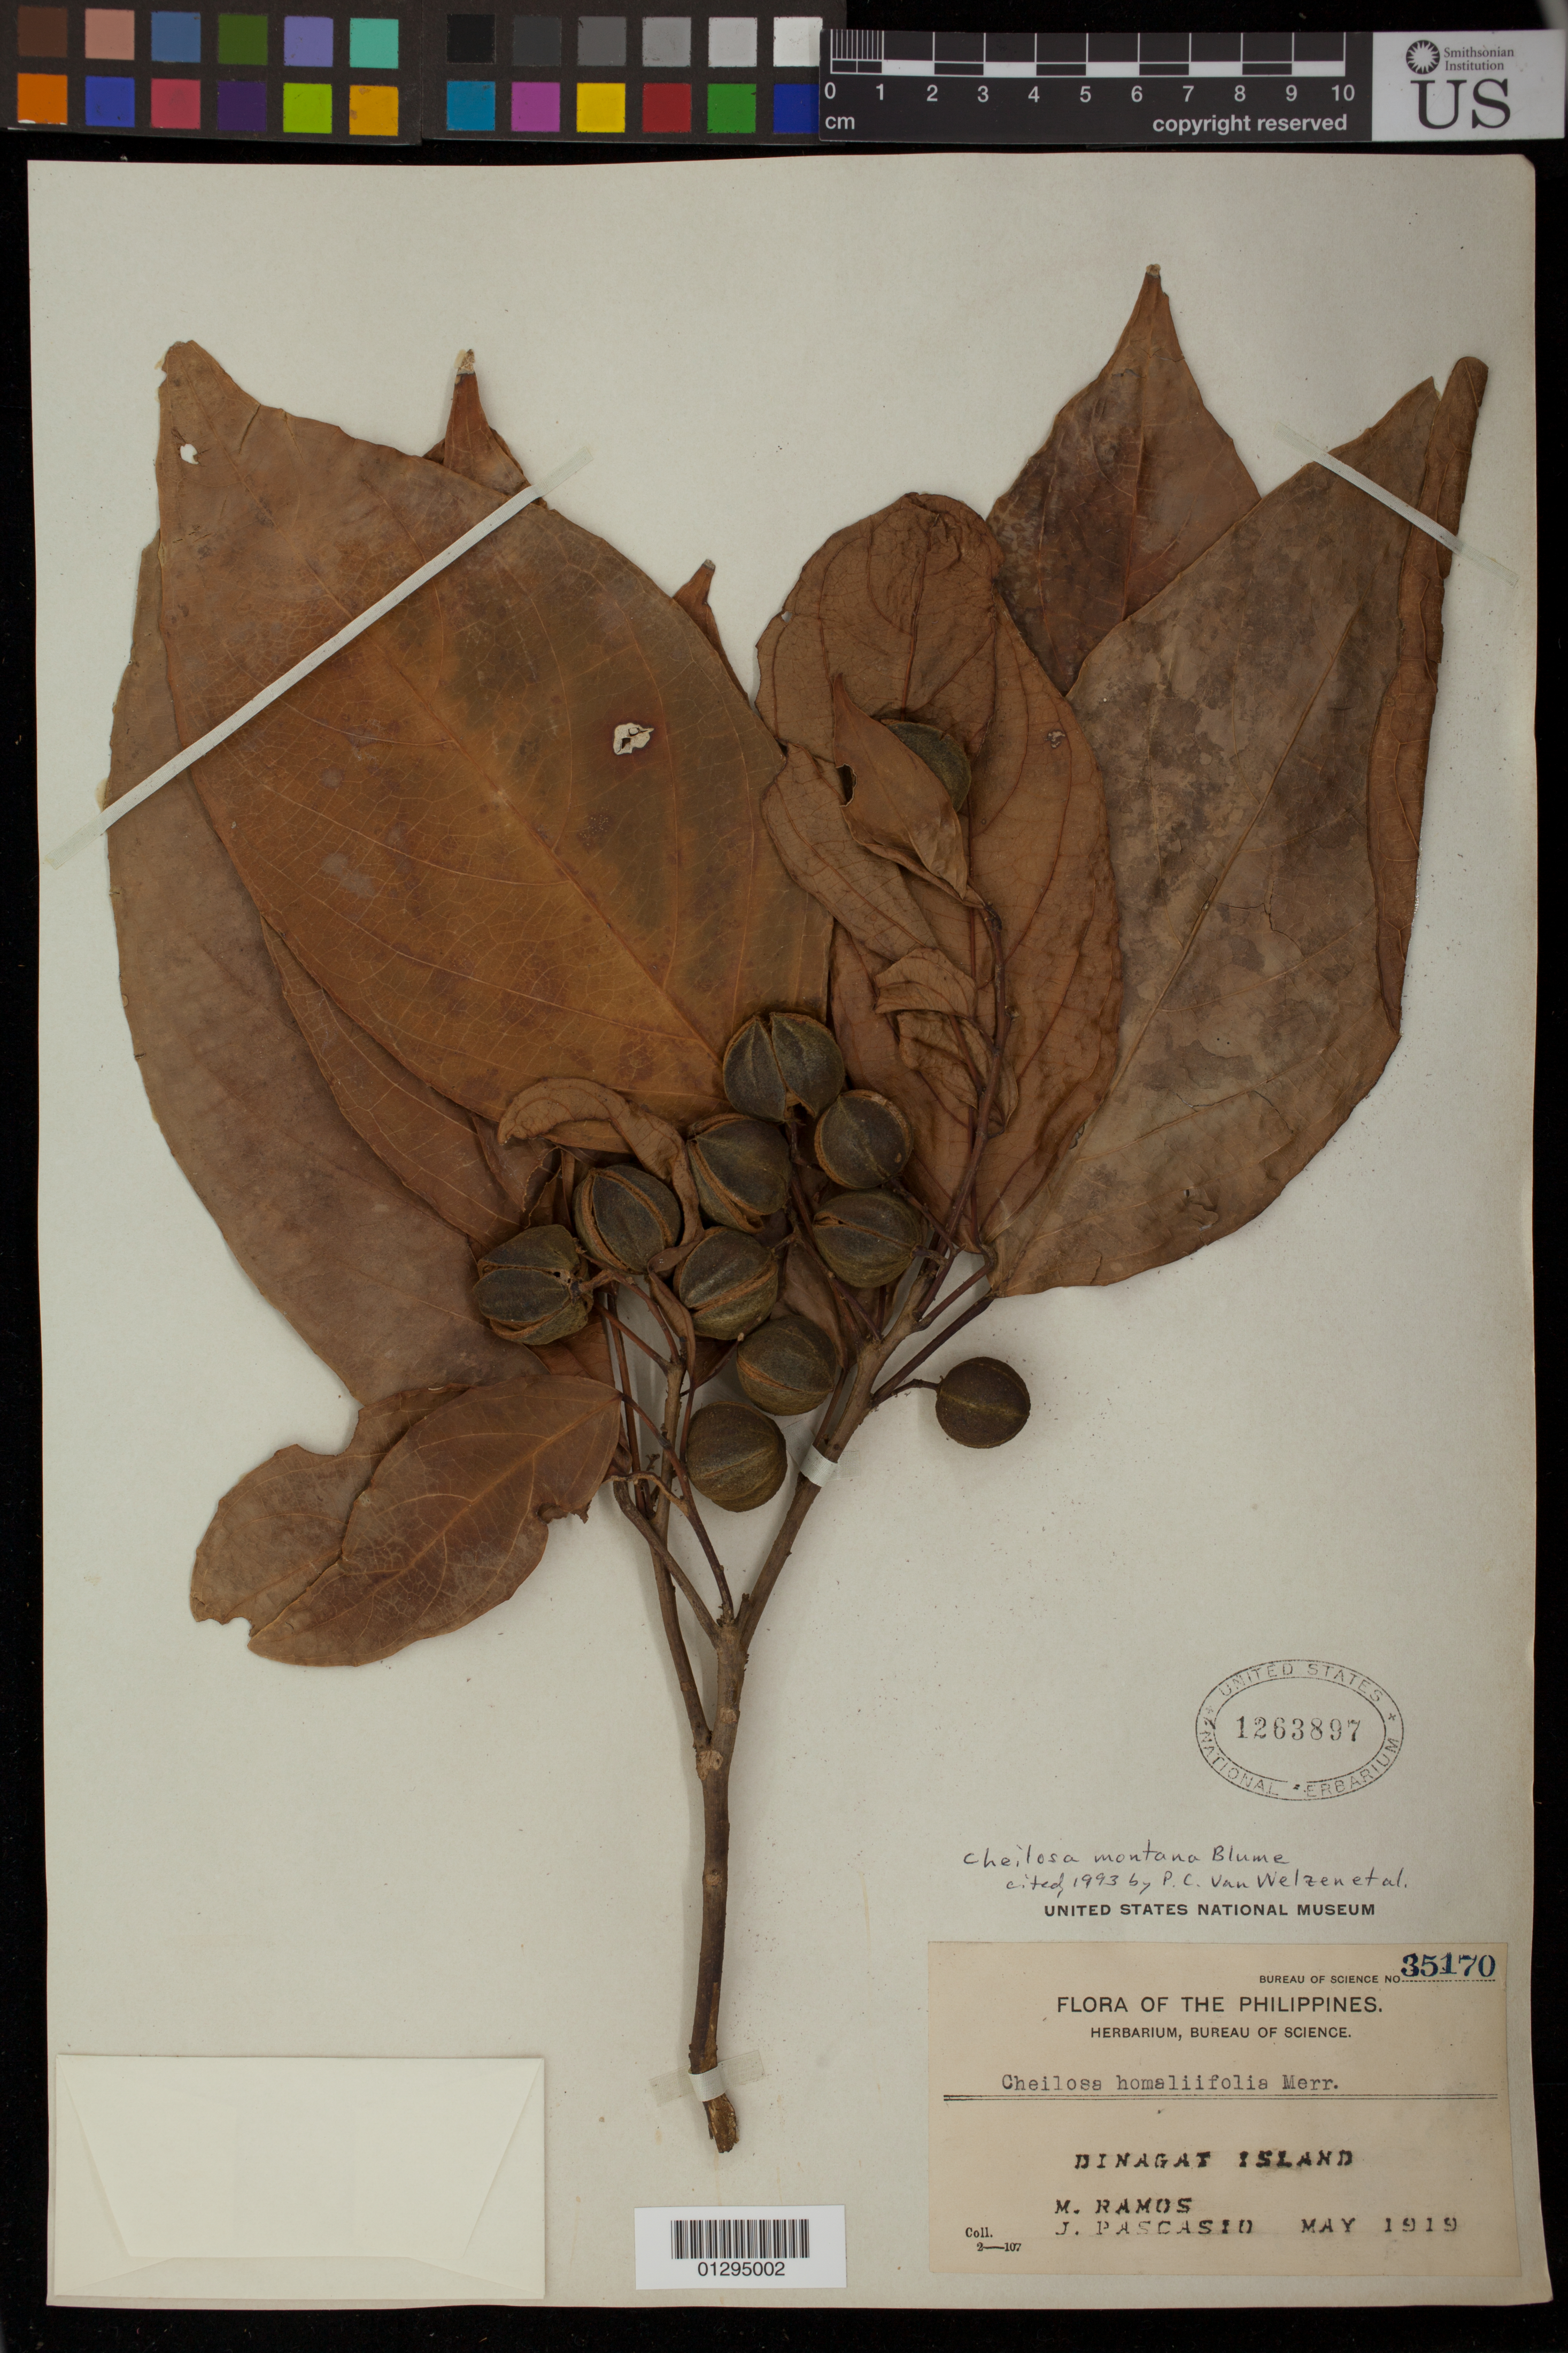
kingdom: Plantae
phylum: Tracheophyta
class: Magnoliopsida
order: Malpighiales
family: Euphorbiaceae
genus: Cheilosa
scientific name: Cheilosa montana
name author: Blume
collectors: M. Ramos & J. Pascasio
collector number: Bur. Sci. 35170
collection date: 1919-05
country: Philippines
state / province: Caraga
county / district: Dinagat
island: Dinagat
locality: Dinagat Island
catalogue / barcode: US 1263897